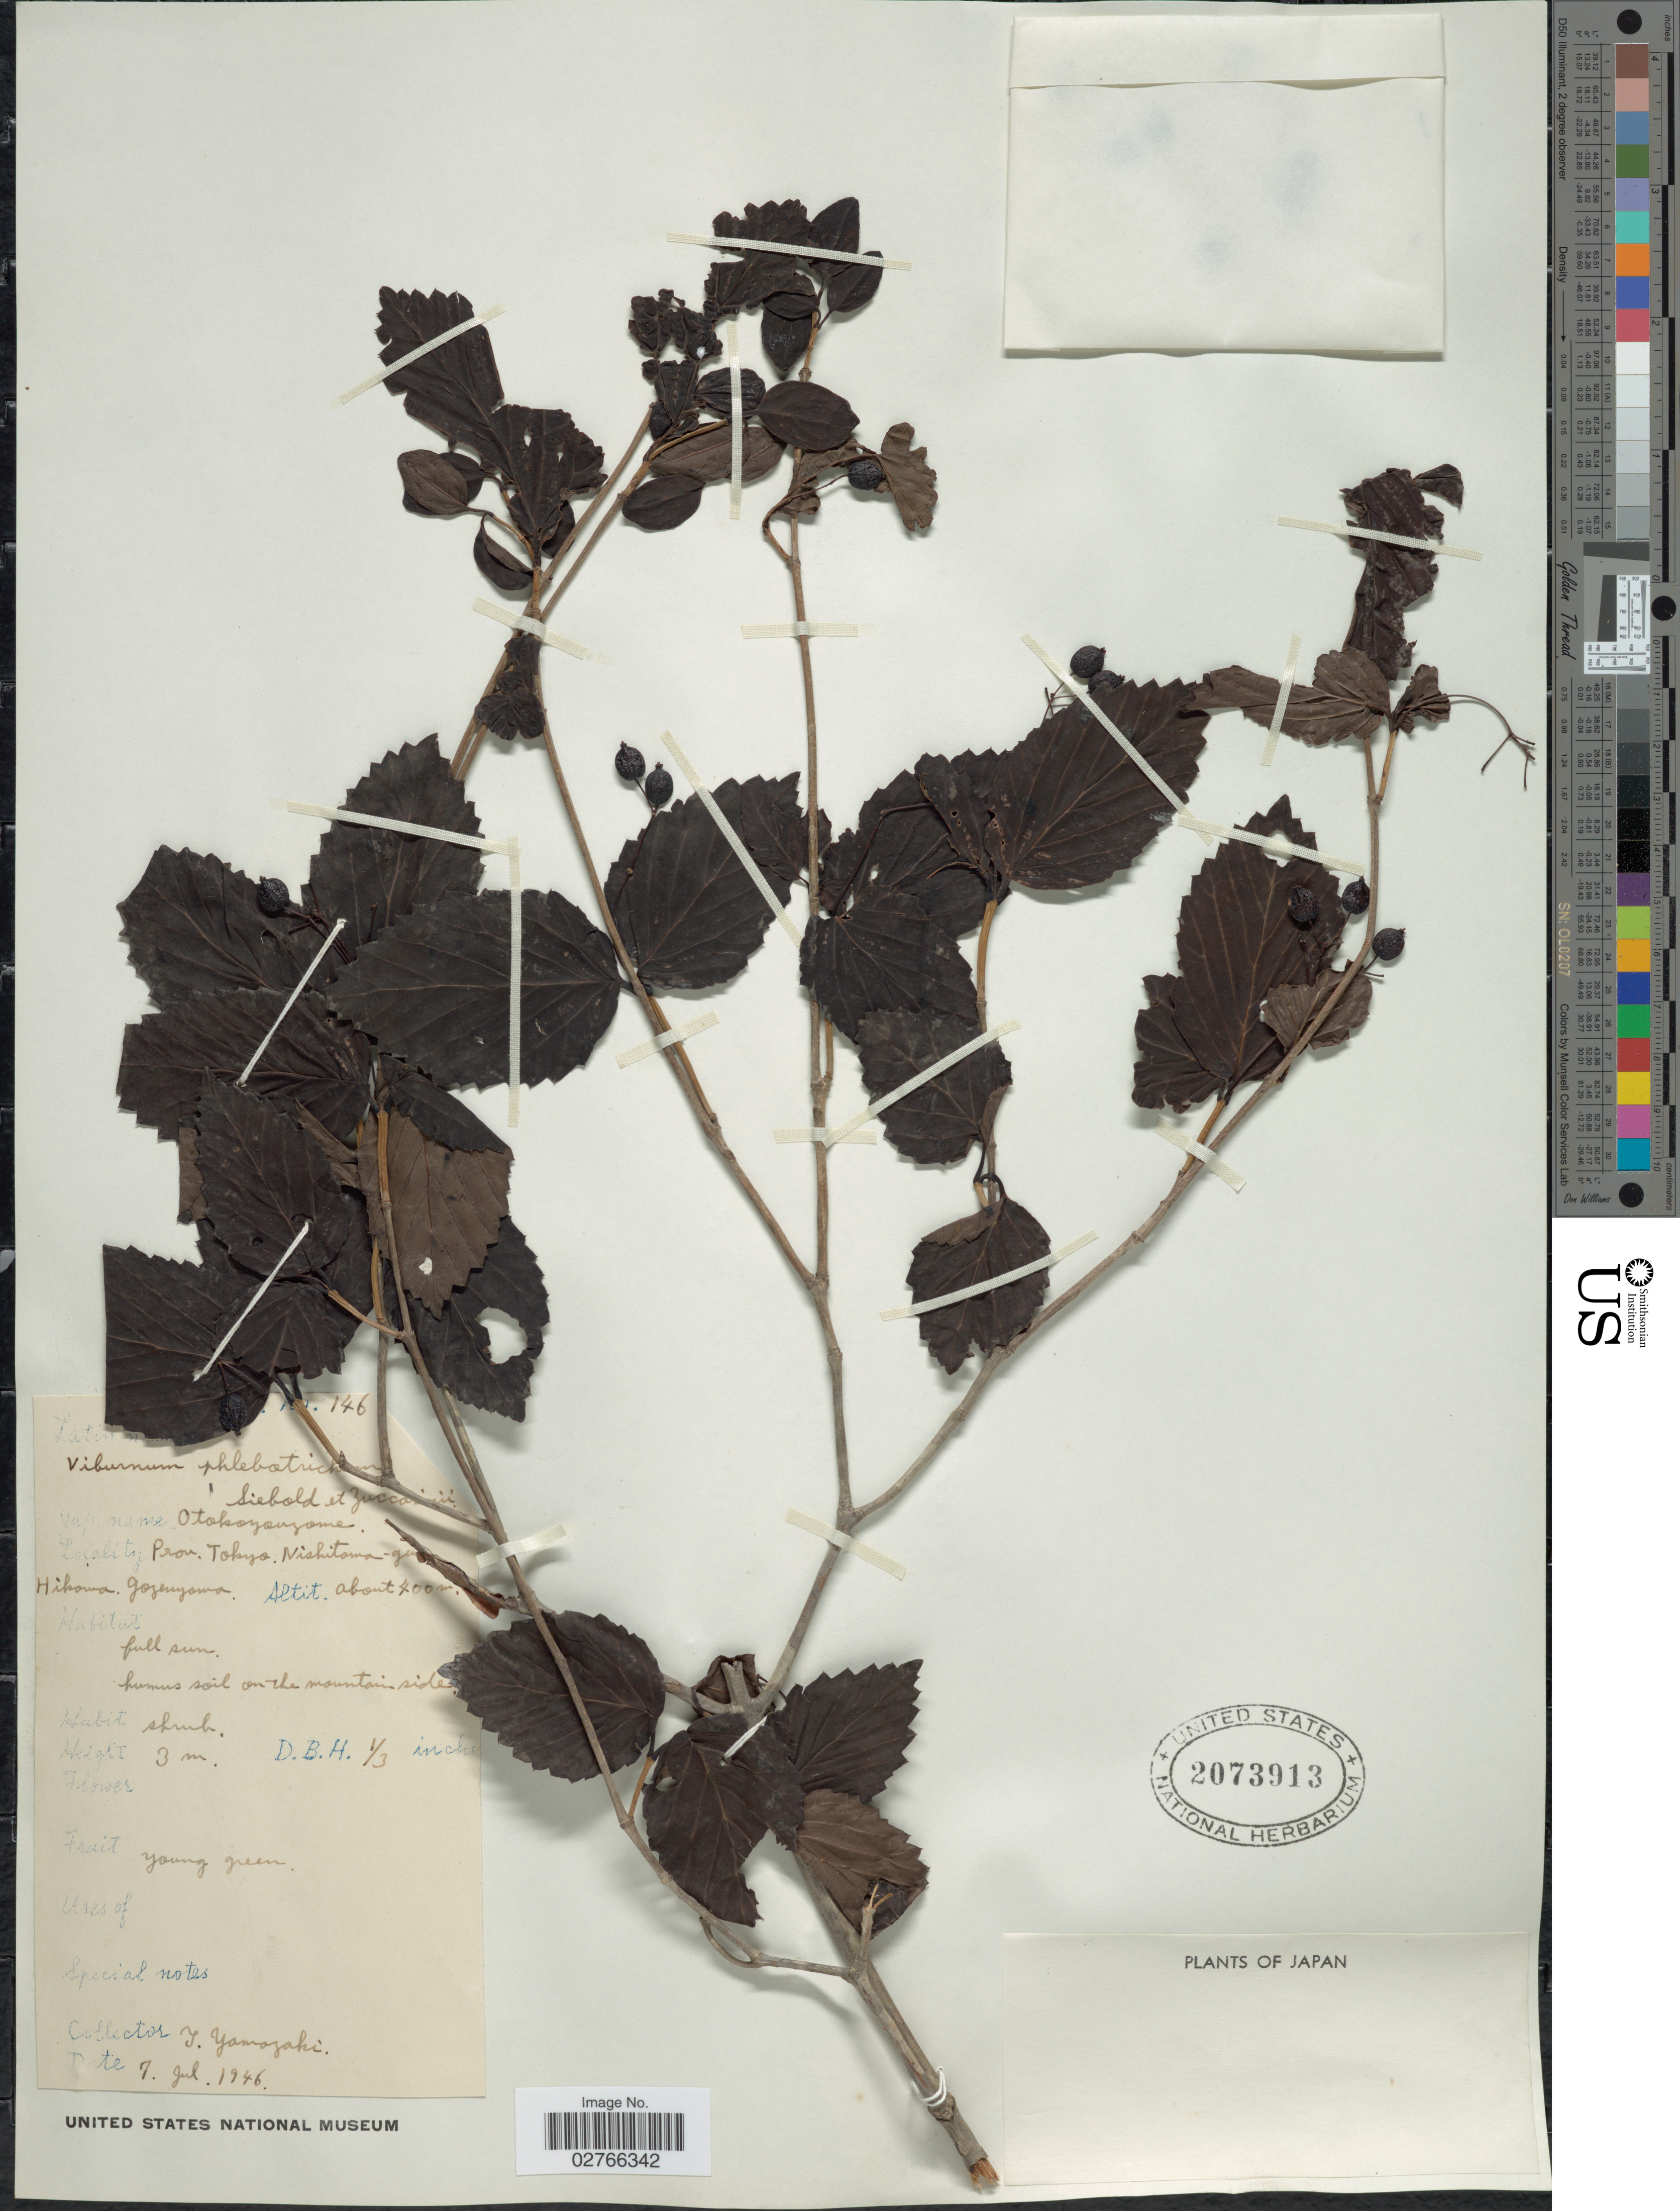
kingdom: Plantae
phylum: Tracheophyta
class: Magnoliopsida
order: Dipsacales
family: Viburnaceae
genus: Viburnum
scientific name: Viburnum phlebotrichum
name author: Siebold & Zucc.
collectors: T. Yamazaki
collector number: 146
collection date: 1946-07-07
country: Japan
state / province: Tokyo, Federal City of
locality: Prov. Tokyo, Nishitoma-gun, Hikawa Gozenyama.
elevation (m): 400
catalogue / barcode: US 2073913